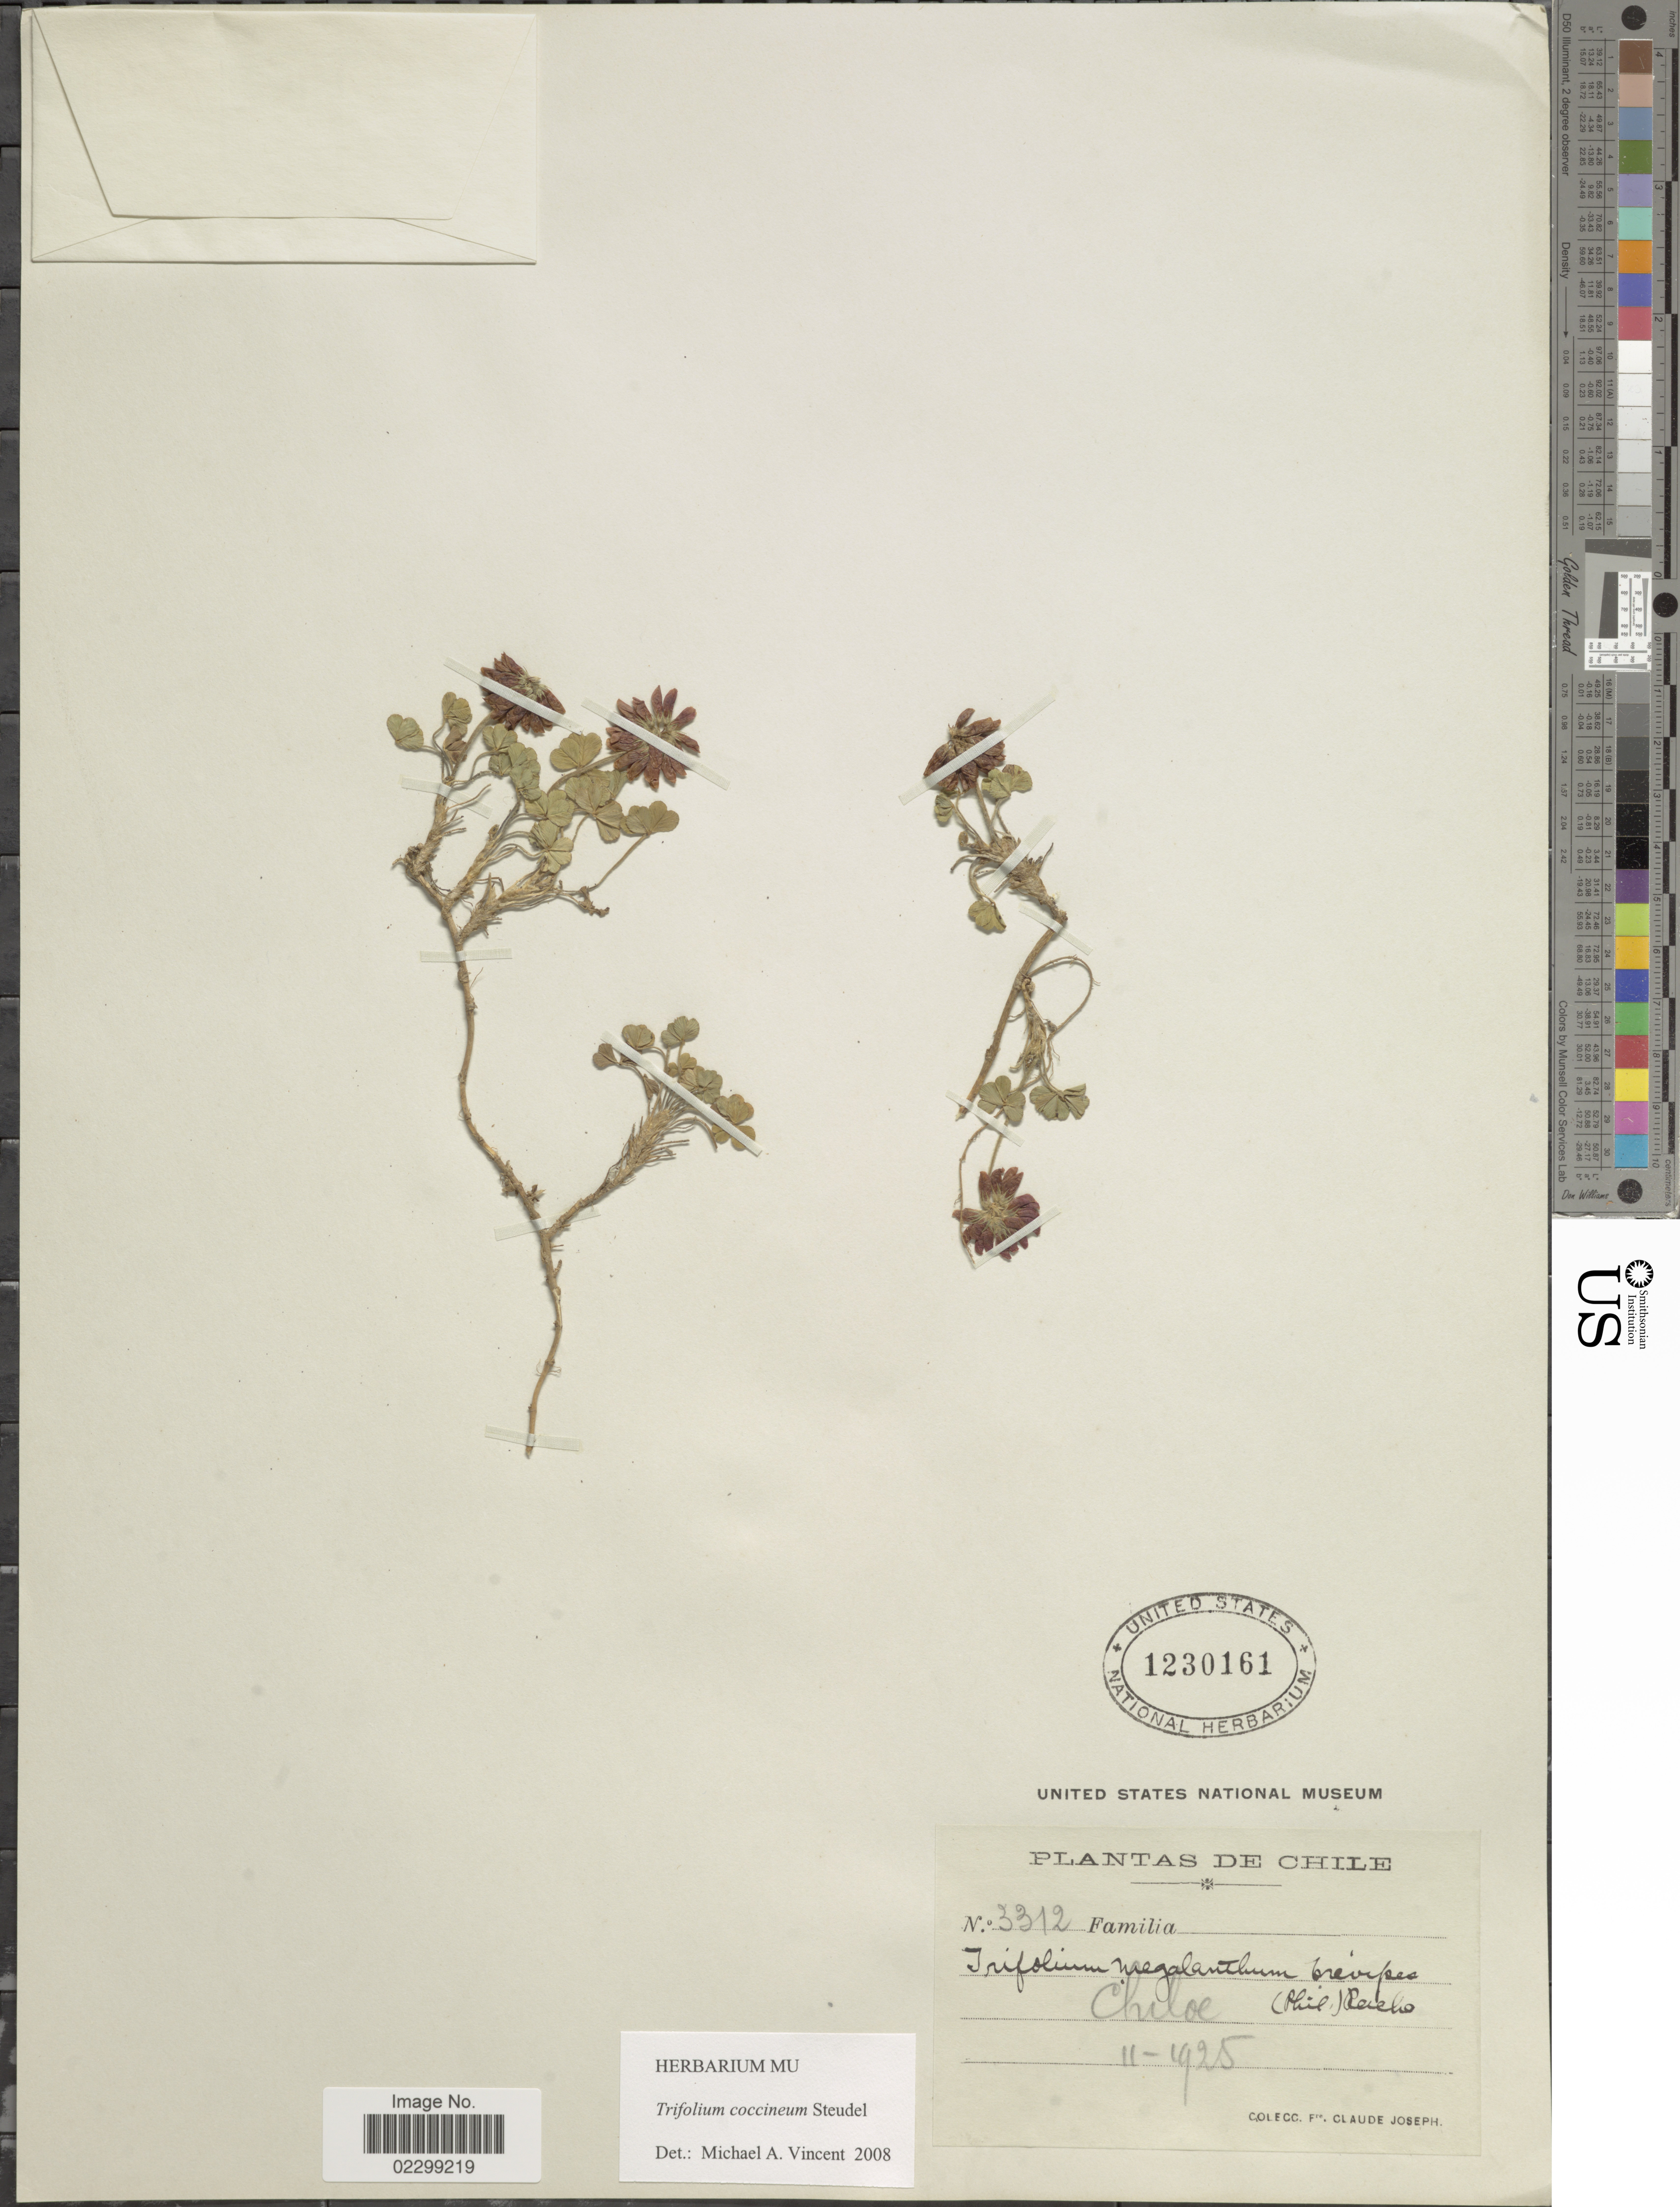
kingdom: Plantae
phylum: Tracheophyta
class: Magnoliopsida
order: Fabales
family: Fabaceae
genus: Trifolium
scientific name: Trifolium concinnum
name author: Phil.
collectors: Bro. Claude-Joseph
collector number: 3312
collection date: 1925-11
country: Chile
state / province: Arica y Parinacota (XV)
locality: Chiloe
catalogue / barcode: US 1230161